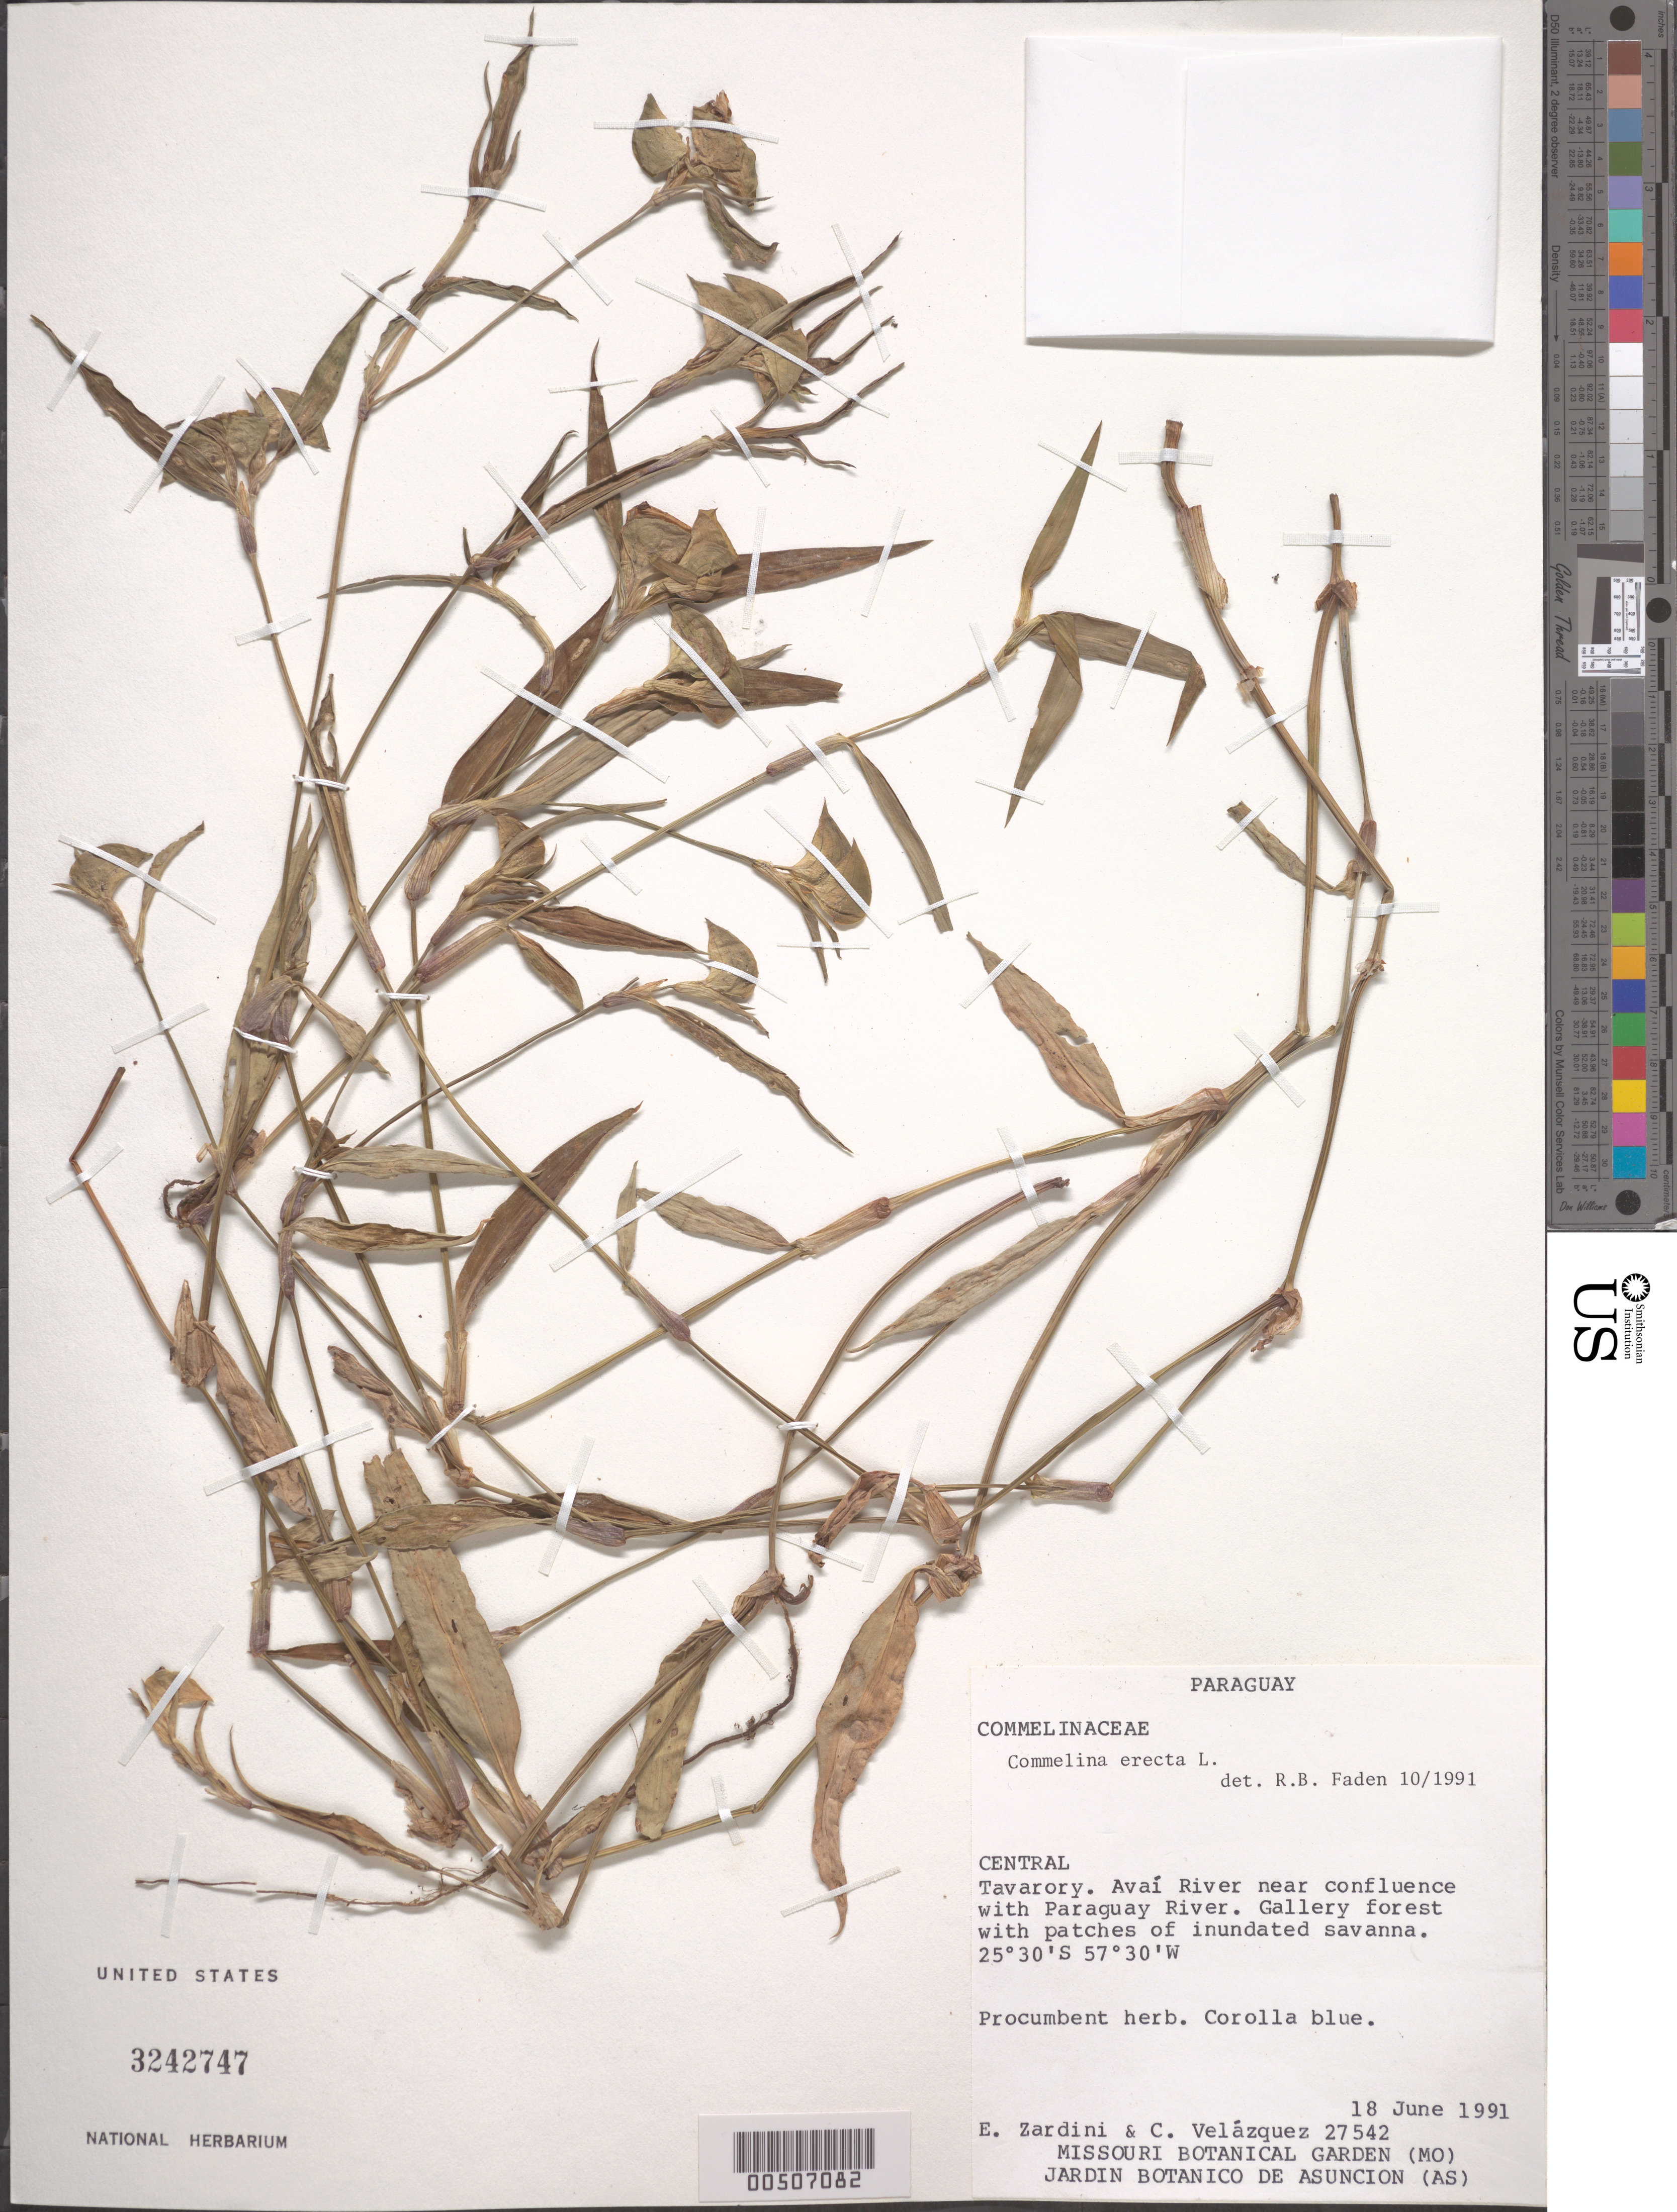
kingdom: Plantae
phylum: Tracheophyta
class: Liliopsida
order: Commelinales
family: Commelinaceae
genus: Commelina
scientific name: Commelina erecta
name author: L.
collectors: E. M. Zardini & C. Velasquez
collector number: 27542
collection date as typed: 18 Jun 1991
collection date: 1991-06-18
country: Paraguay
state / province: Central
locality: Tavarory, avai river near condluence with paraguay river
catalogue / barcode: US 3242747